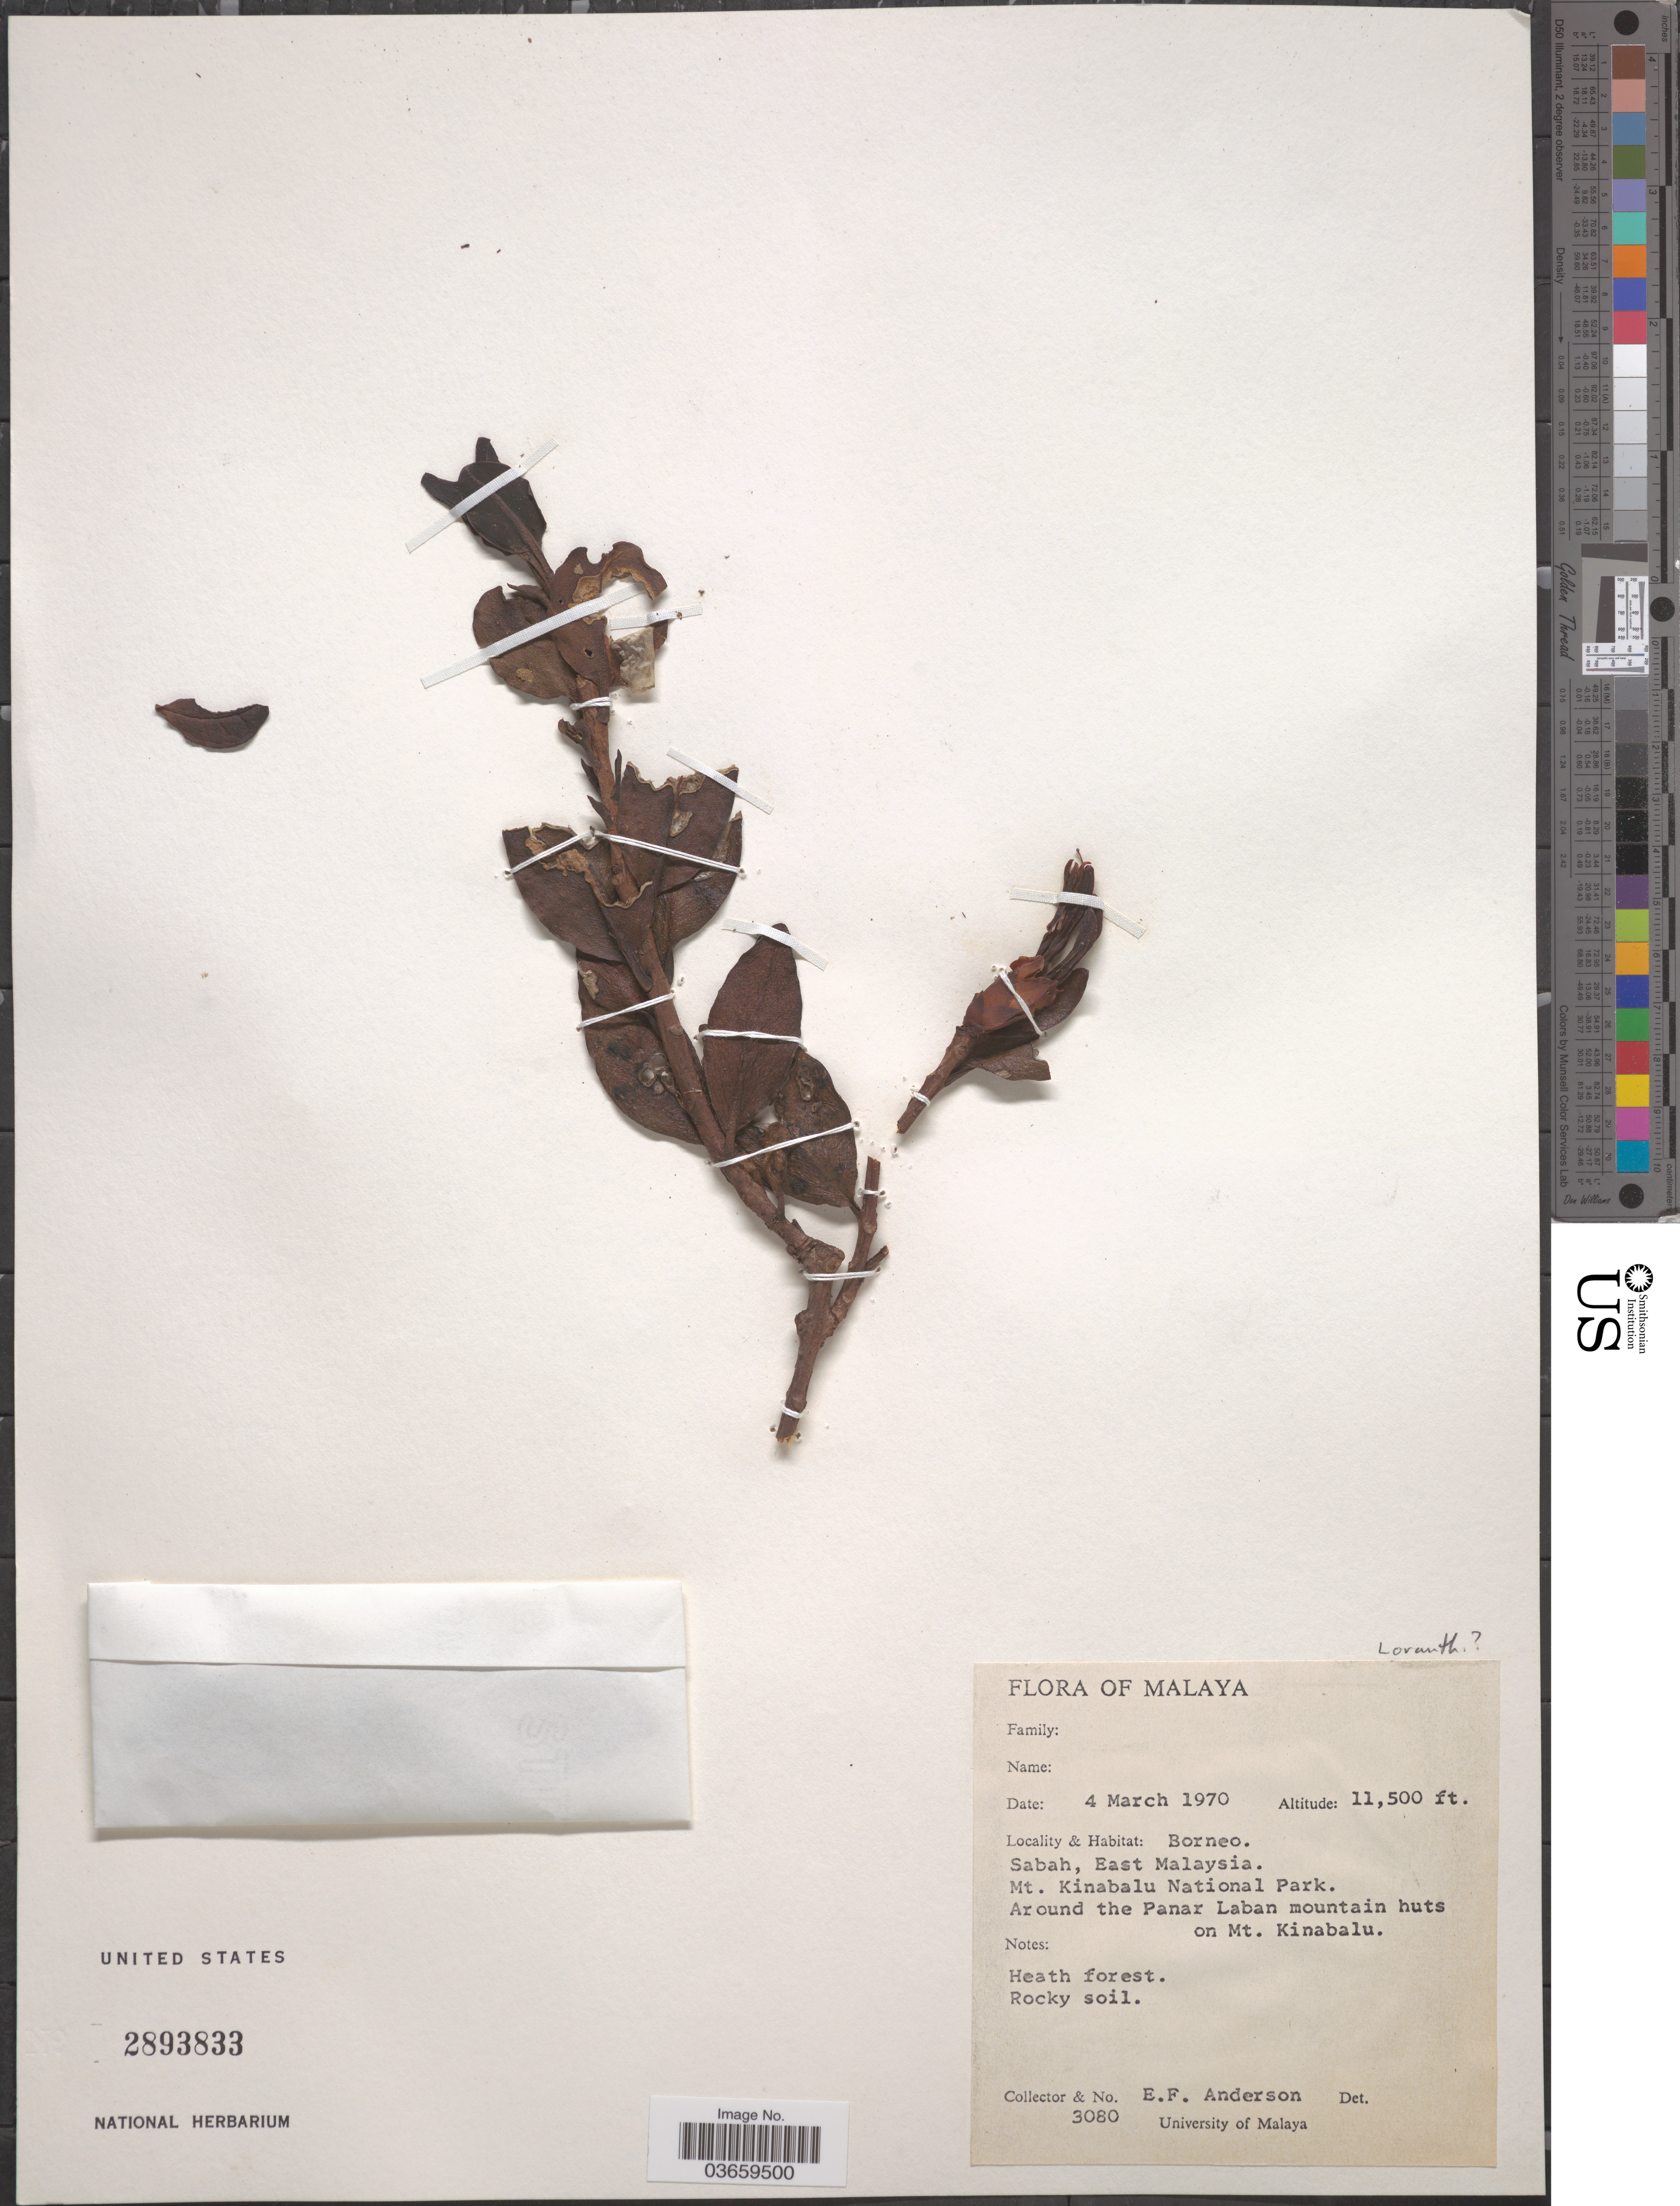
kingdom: Plantae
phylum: Tracheophyta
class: Magnoliopsida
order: Santalales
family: Loranthaceae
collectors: E. F. Anderson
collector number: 3080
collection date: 1970-03-04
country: Malaysia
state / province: Sabah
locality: Malaya. Borneo. East Malaysia. Mt. Kinabalu National Park. Around the Panar Laban mountain huts on Mt. Kinabalu.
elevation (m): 3505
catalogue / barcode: US 2893833